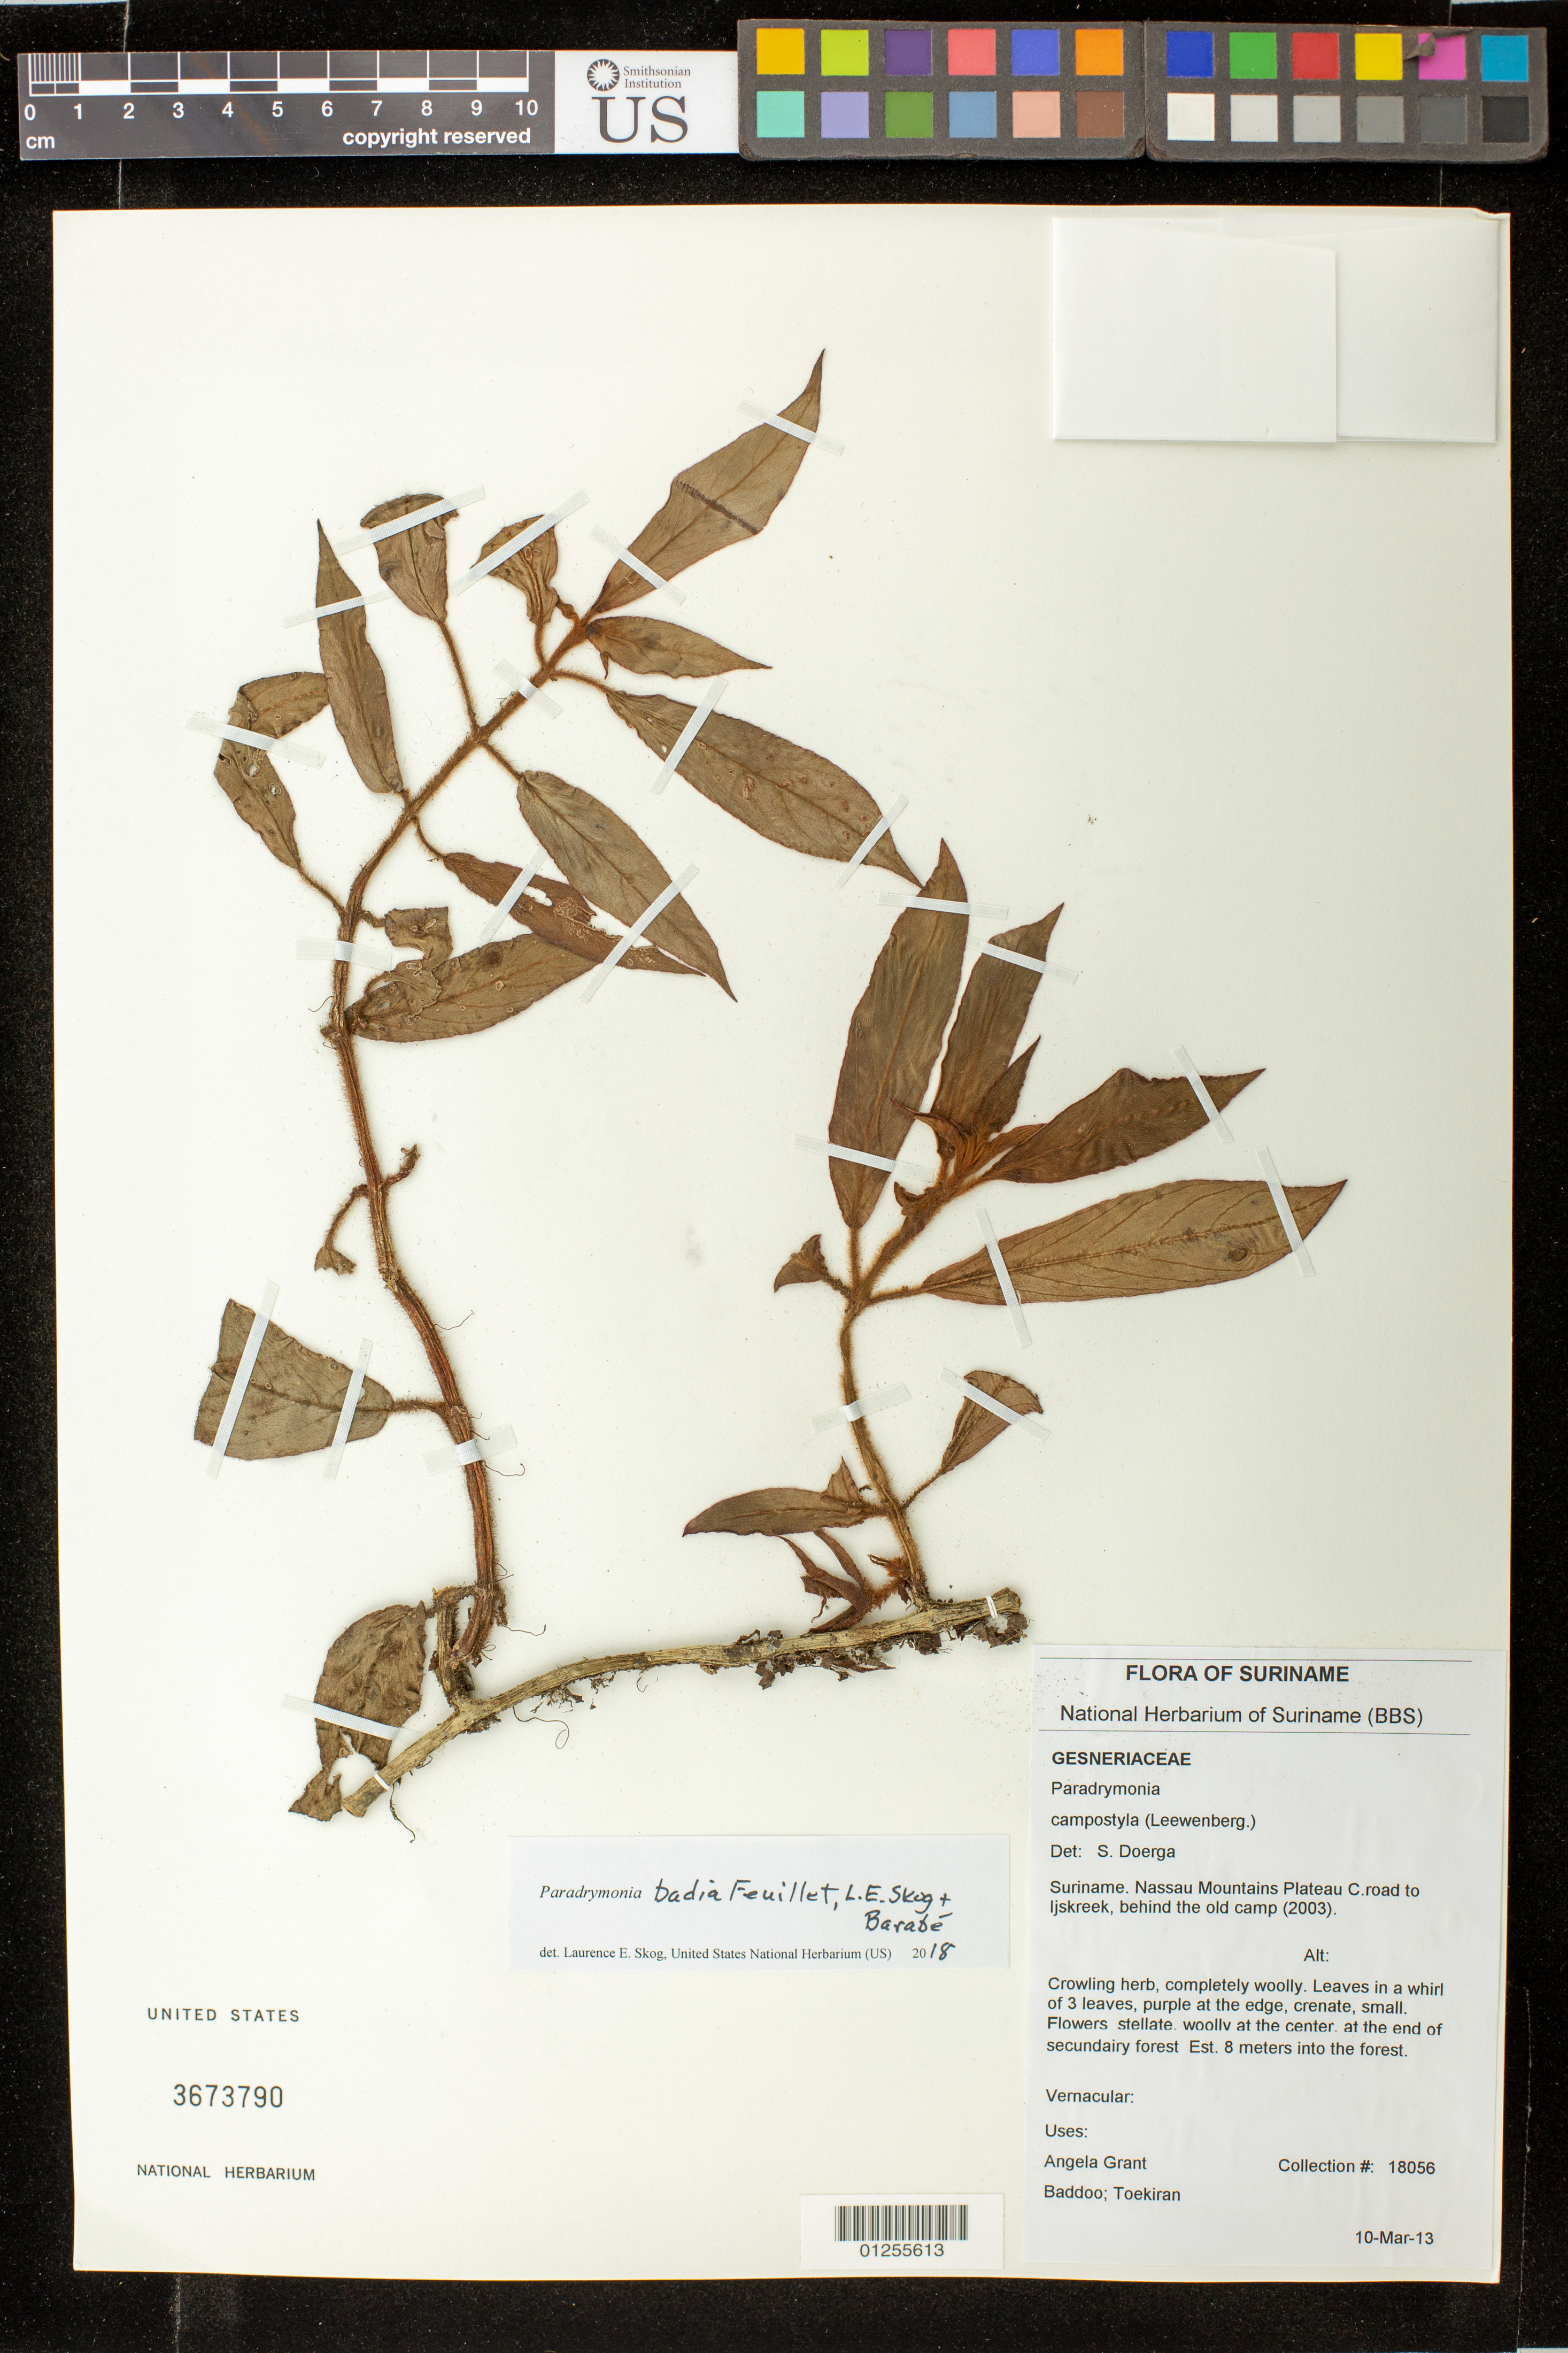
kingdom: Plantae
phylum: Tracheophyta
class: Magnoliopsida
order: Lamiales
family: Gesneriaceae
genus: Paradrymonia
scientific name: Paradrymonia badia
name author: Feuillet et al.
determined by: Skog, Laurence E.; Feuillet, C.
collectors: A. Grant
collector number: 18056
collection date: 2010-03-13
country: Suriname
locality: Nassau Mountains Plateau C. Road to Ijskreek, behind the old camp (2003)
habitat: Secondary forest, est. 8 meters into the forest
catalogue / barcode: US 3673790